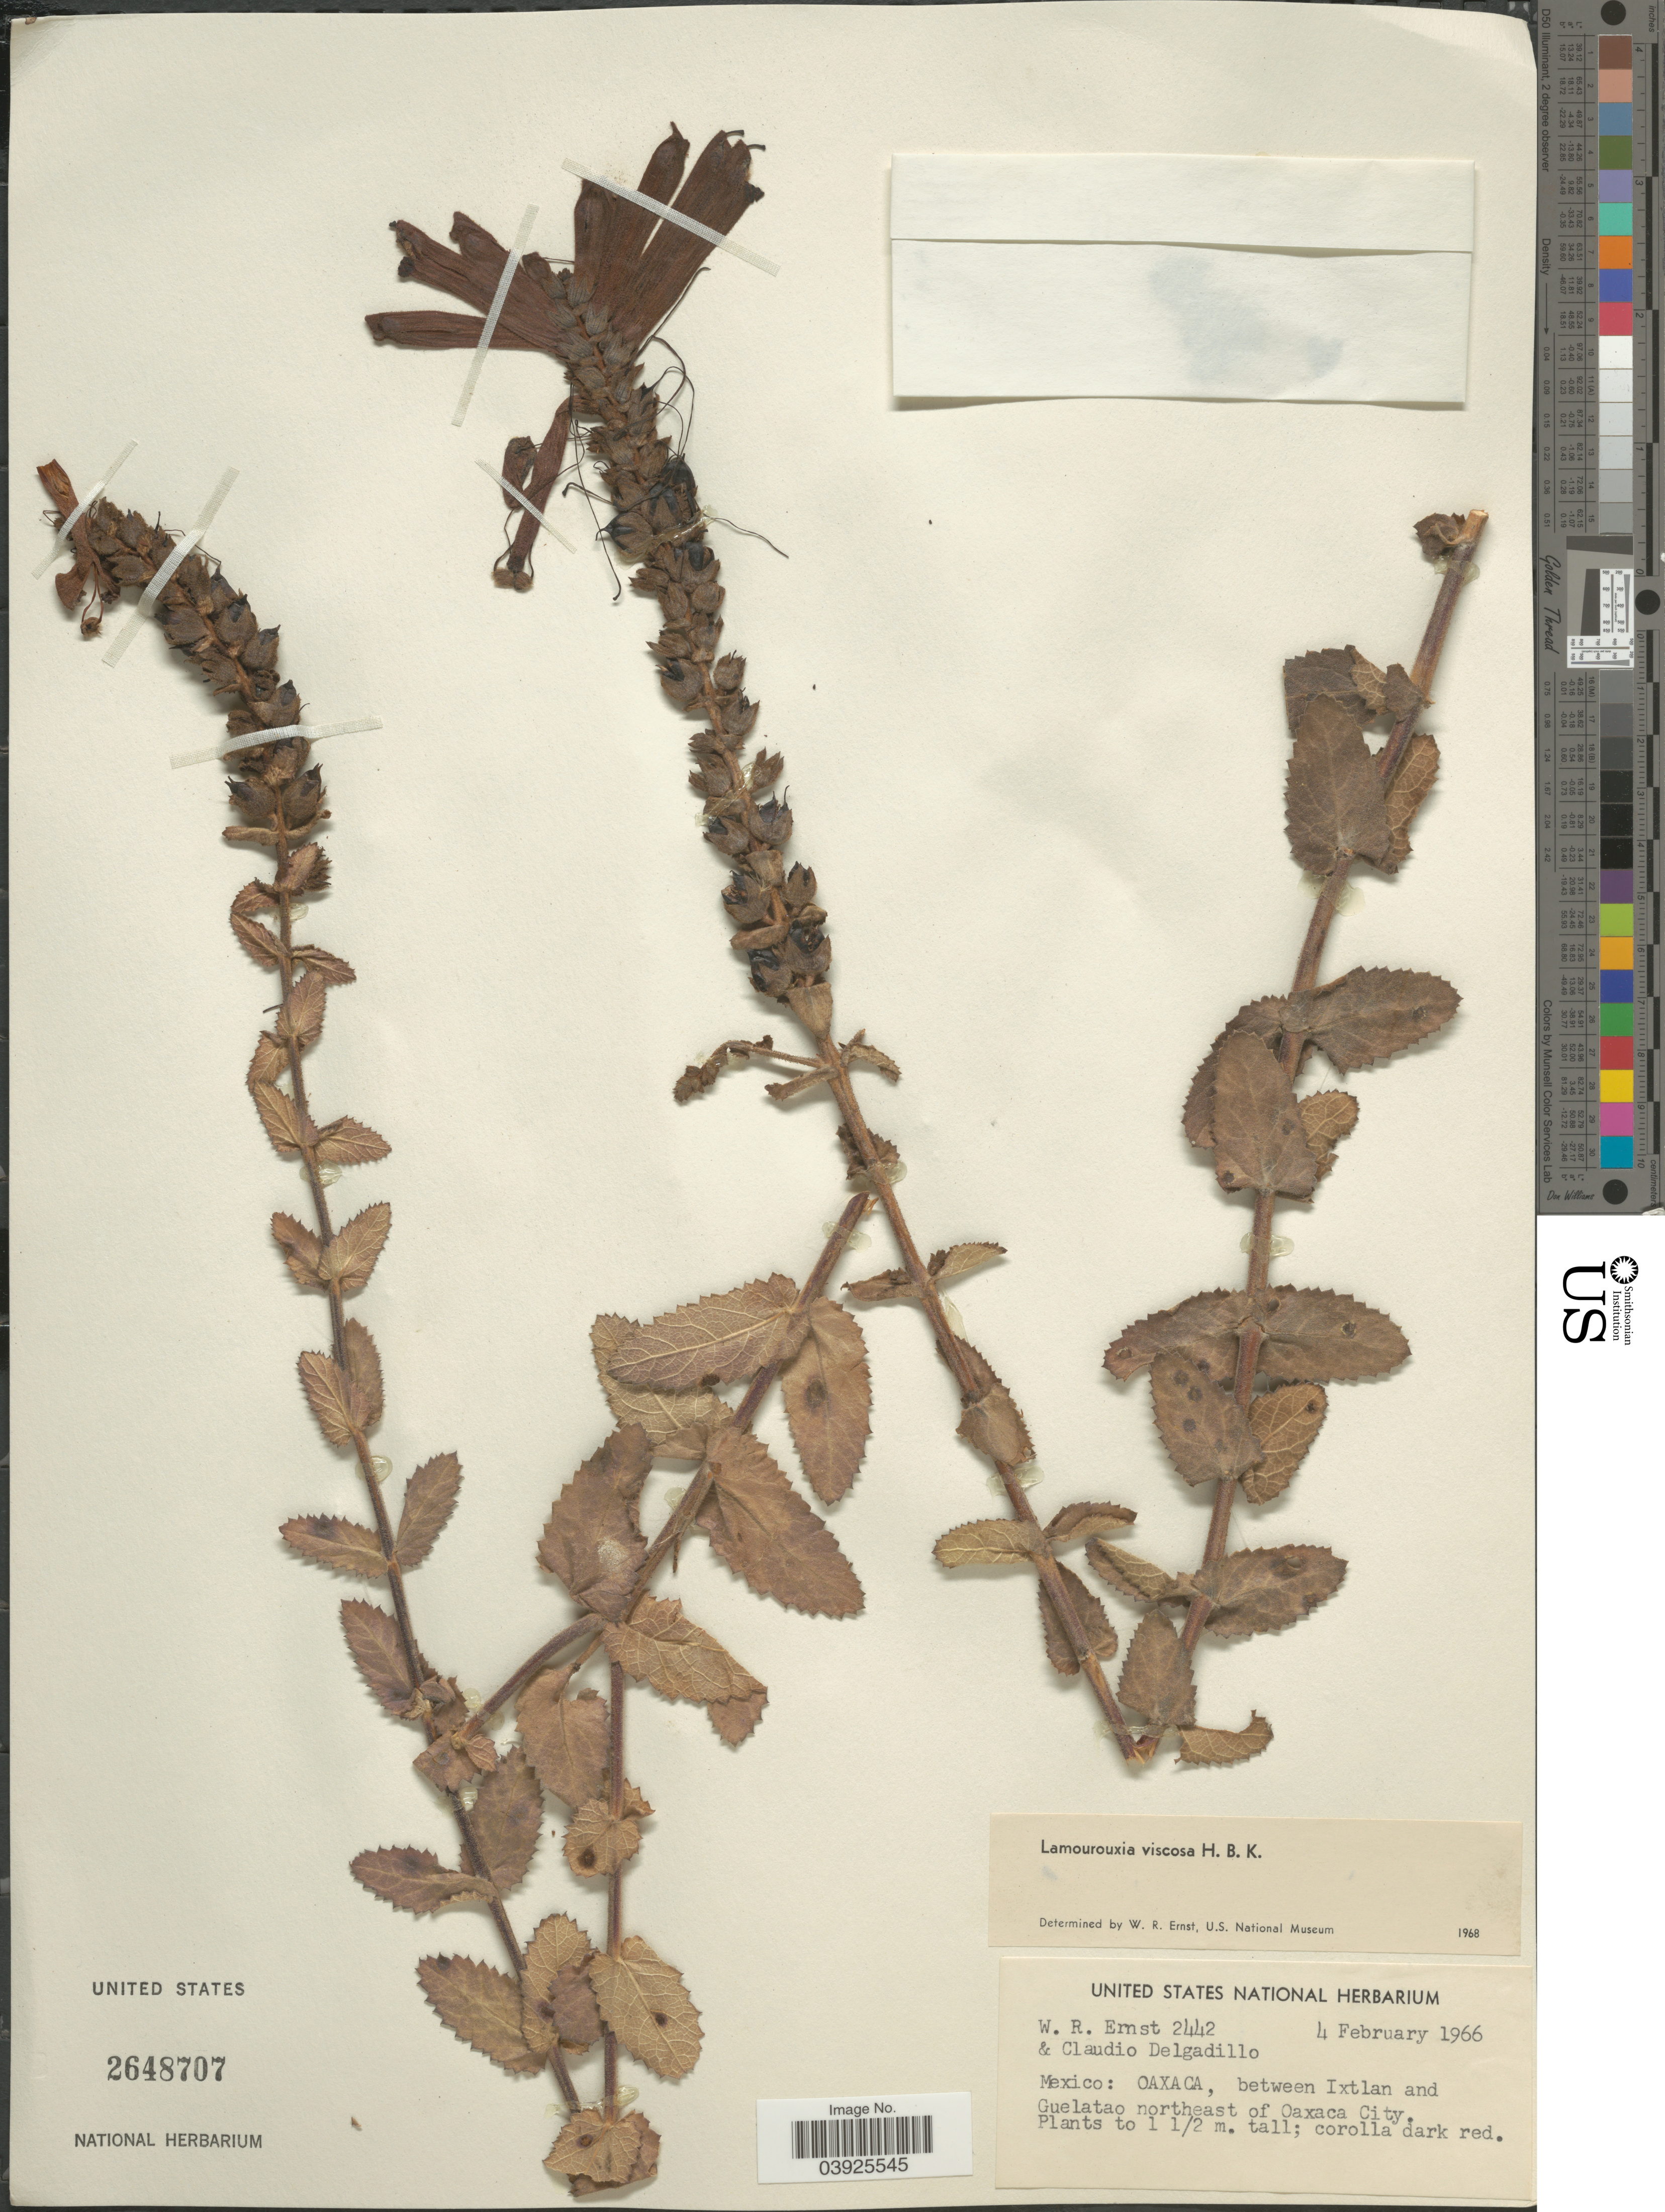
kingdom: Plantae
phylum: Tracheophyta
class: Magnoliopsida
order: Lamiales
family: Orobanchaceae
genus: Lamourouxia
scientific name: Lamourouxia viscosa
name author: Kunth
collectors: W. R. Ernst & C. Delgadillo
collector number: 2442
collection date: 1966-02-04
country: Mexico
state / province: Oaxaca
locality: Between Ixtlan and Guelatao northeast of Oaxaca City.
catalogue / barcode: US 2648707